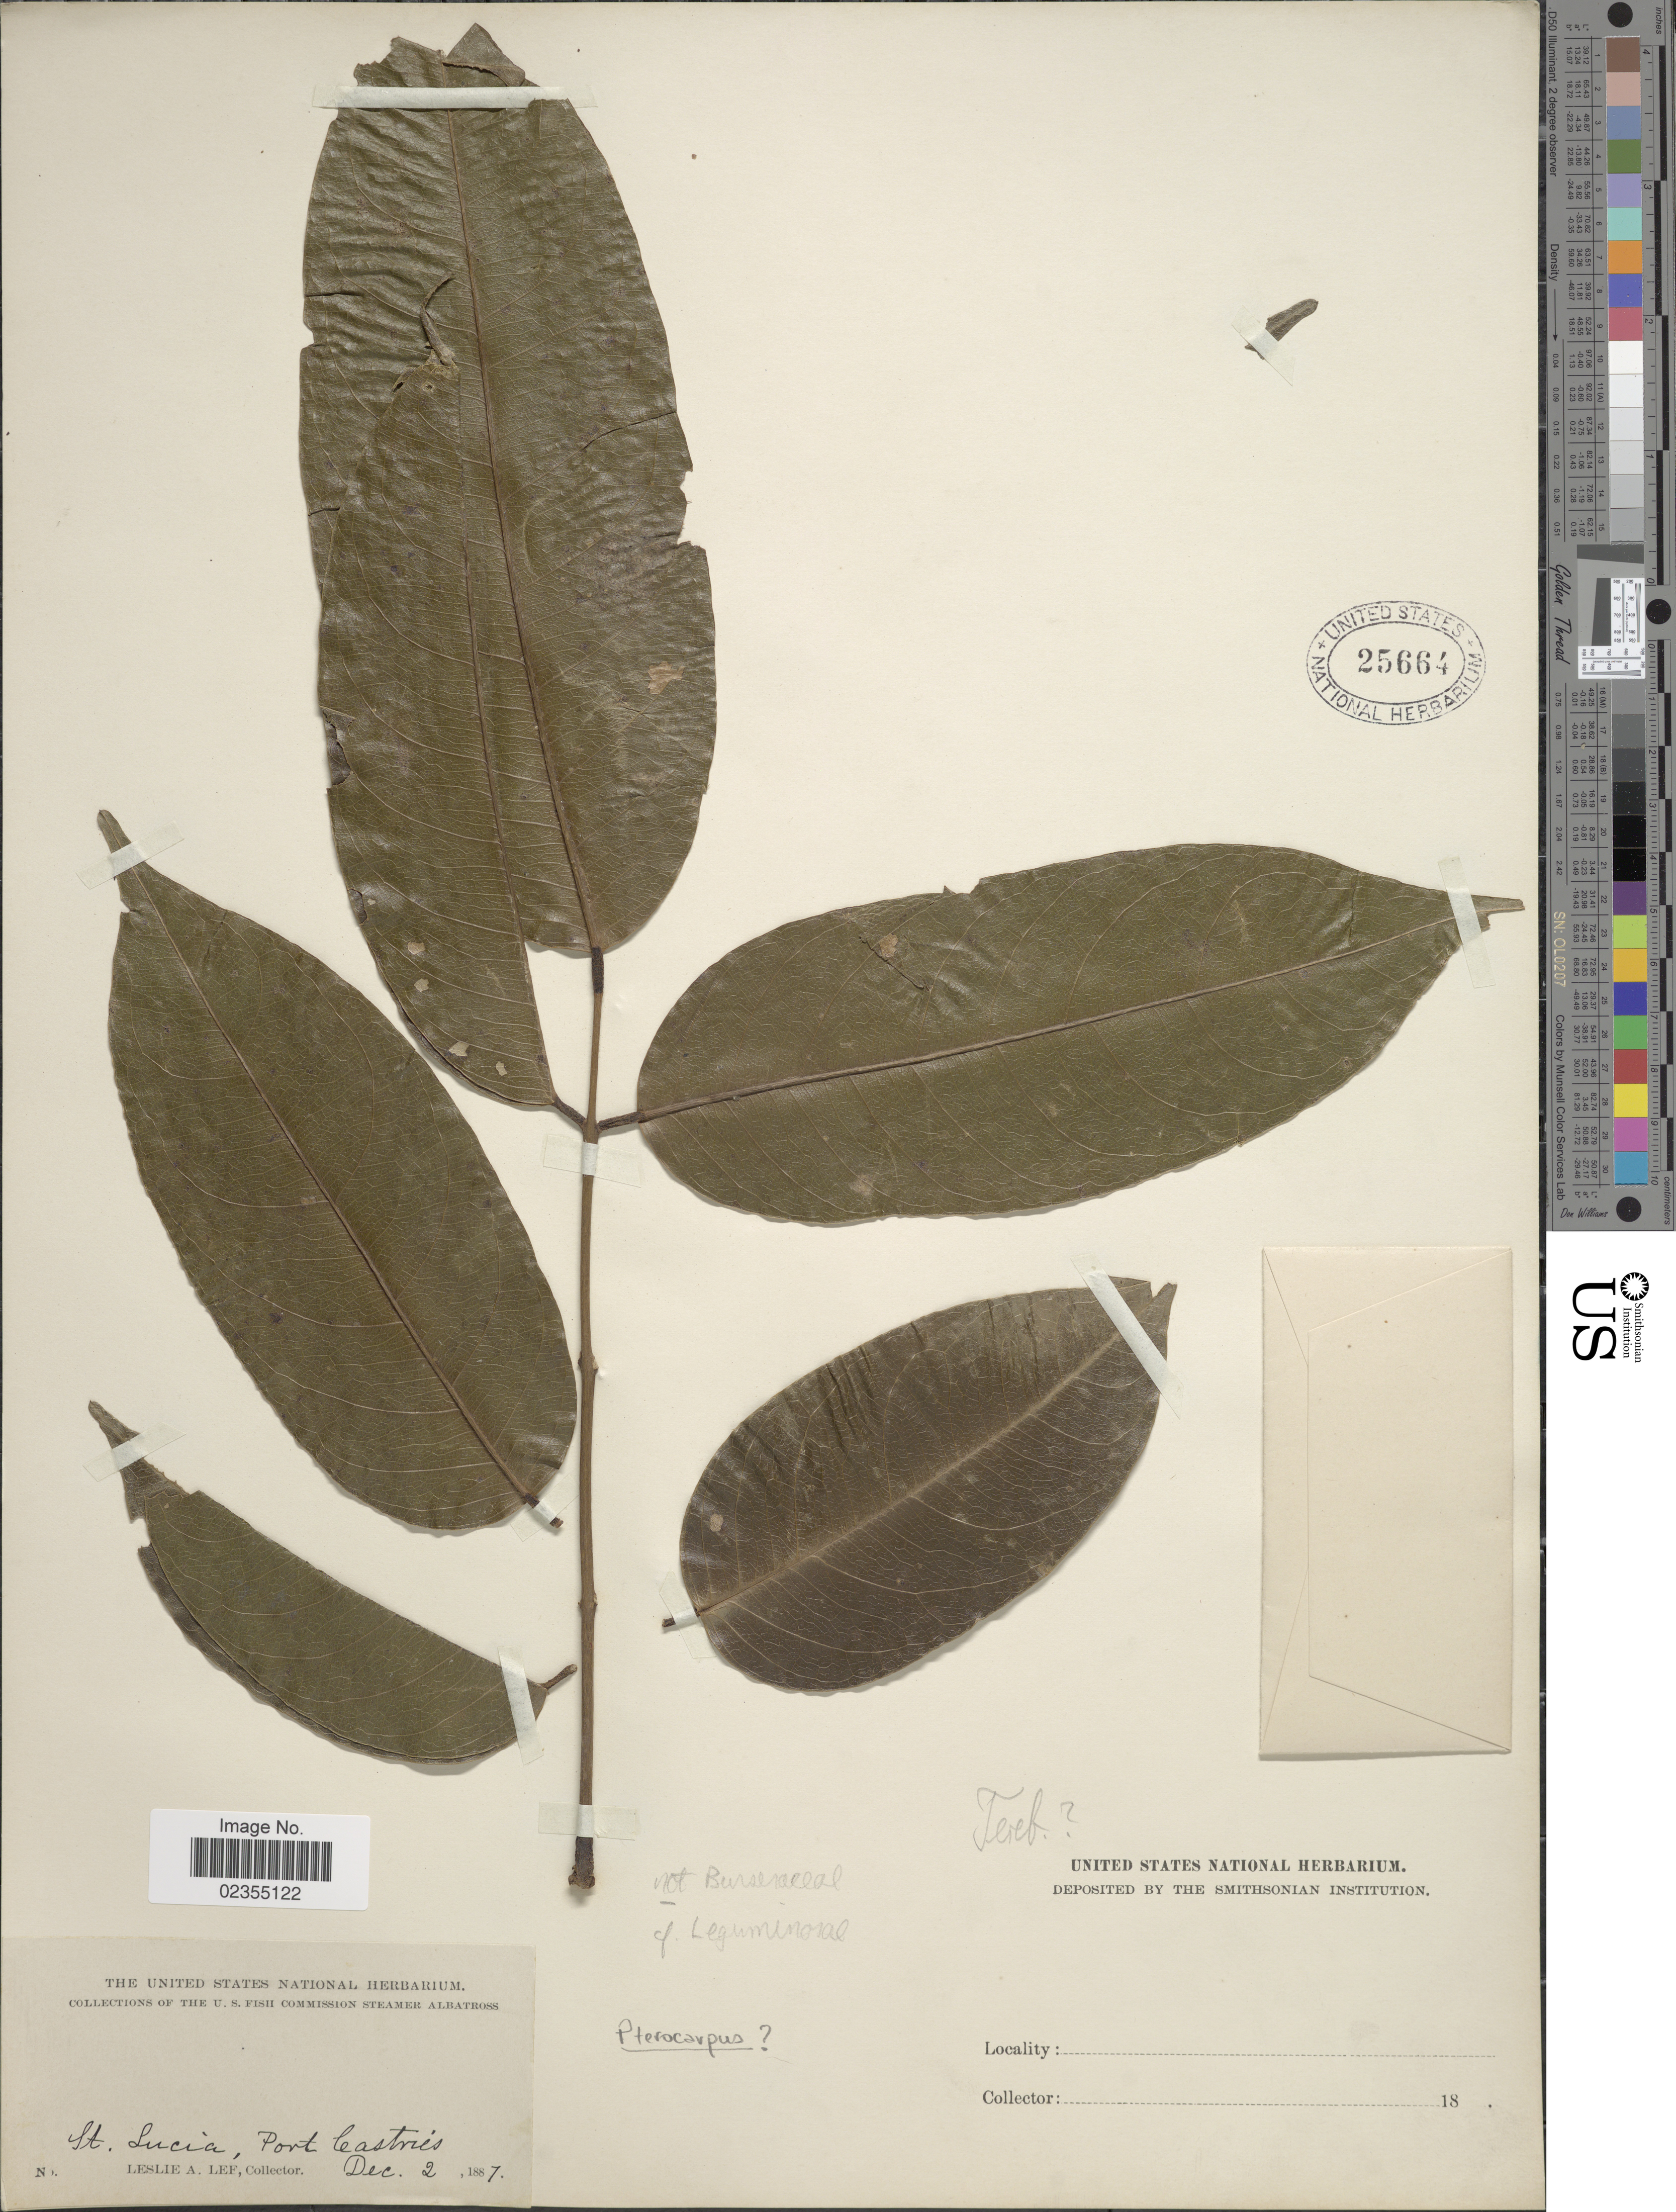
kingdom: Plantae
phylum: Tracheophyta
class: Magnoliopsida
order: Fabales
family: Fabaceae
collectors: L. Lef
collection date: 1887-12-02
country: St. Lucia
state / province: Castries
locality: Port Castries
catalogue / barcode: US 25664